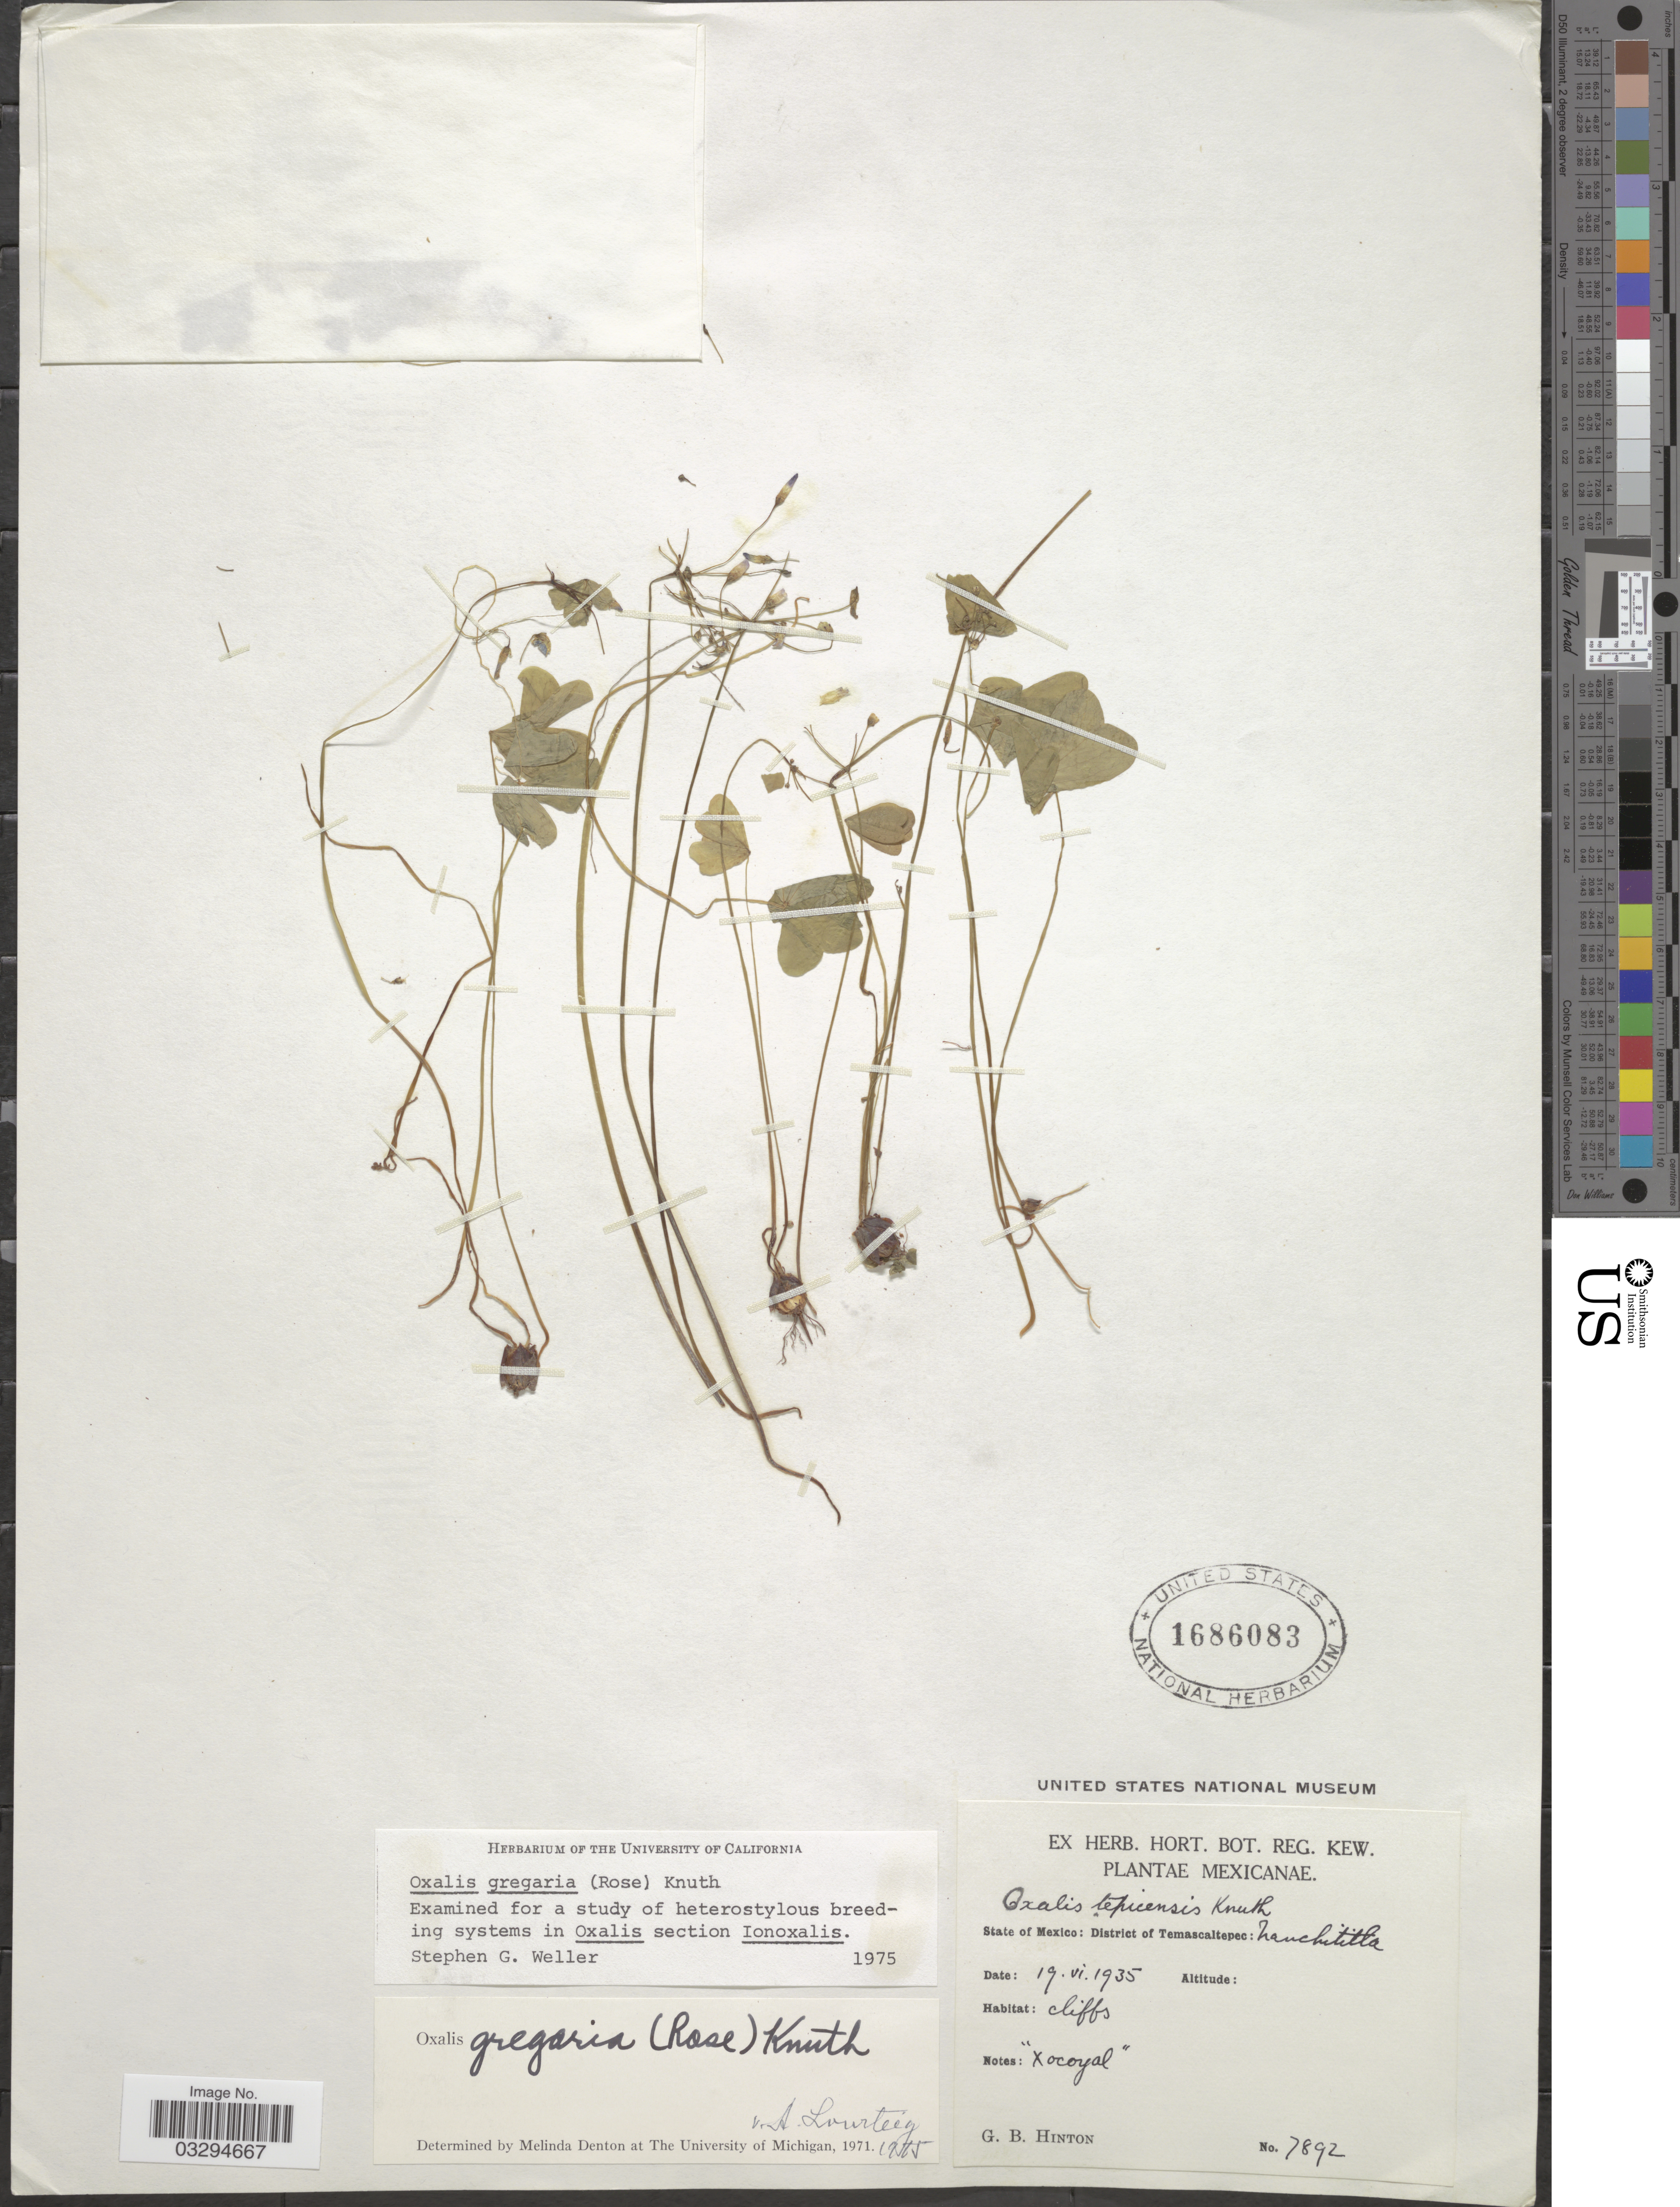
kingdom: Plantae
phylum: Tracheophyta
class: Magnoliopsida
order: Oxalidales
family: Oxalidaceae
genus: Oxalis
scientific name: Oxalis gregaria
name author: (Rose) R. Knuth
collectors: G. B. Hinton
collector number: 7892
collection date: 1935-06-19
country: Mexico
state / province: México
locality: District of Temascaltepec: Nanchititla.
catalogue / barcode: US 1686083